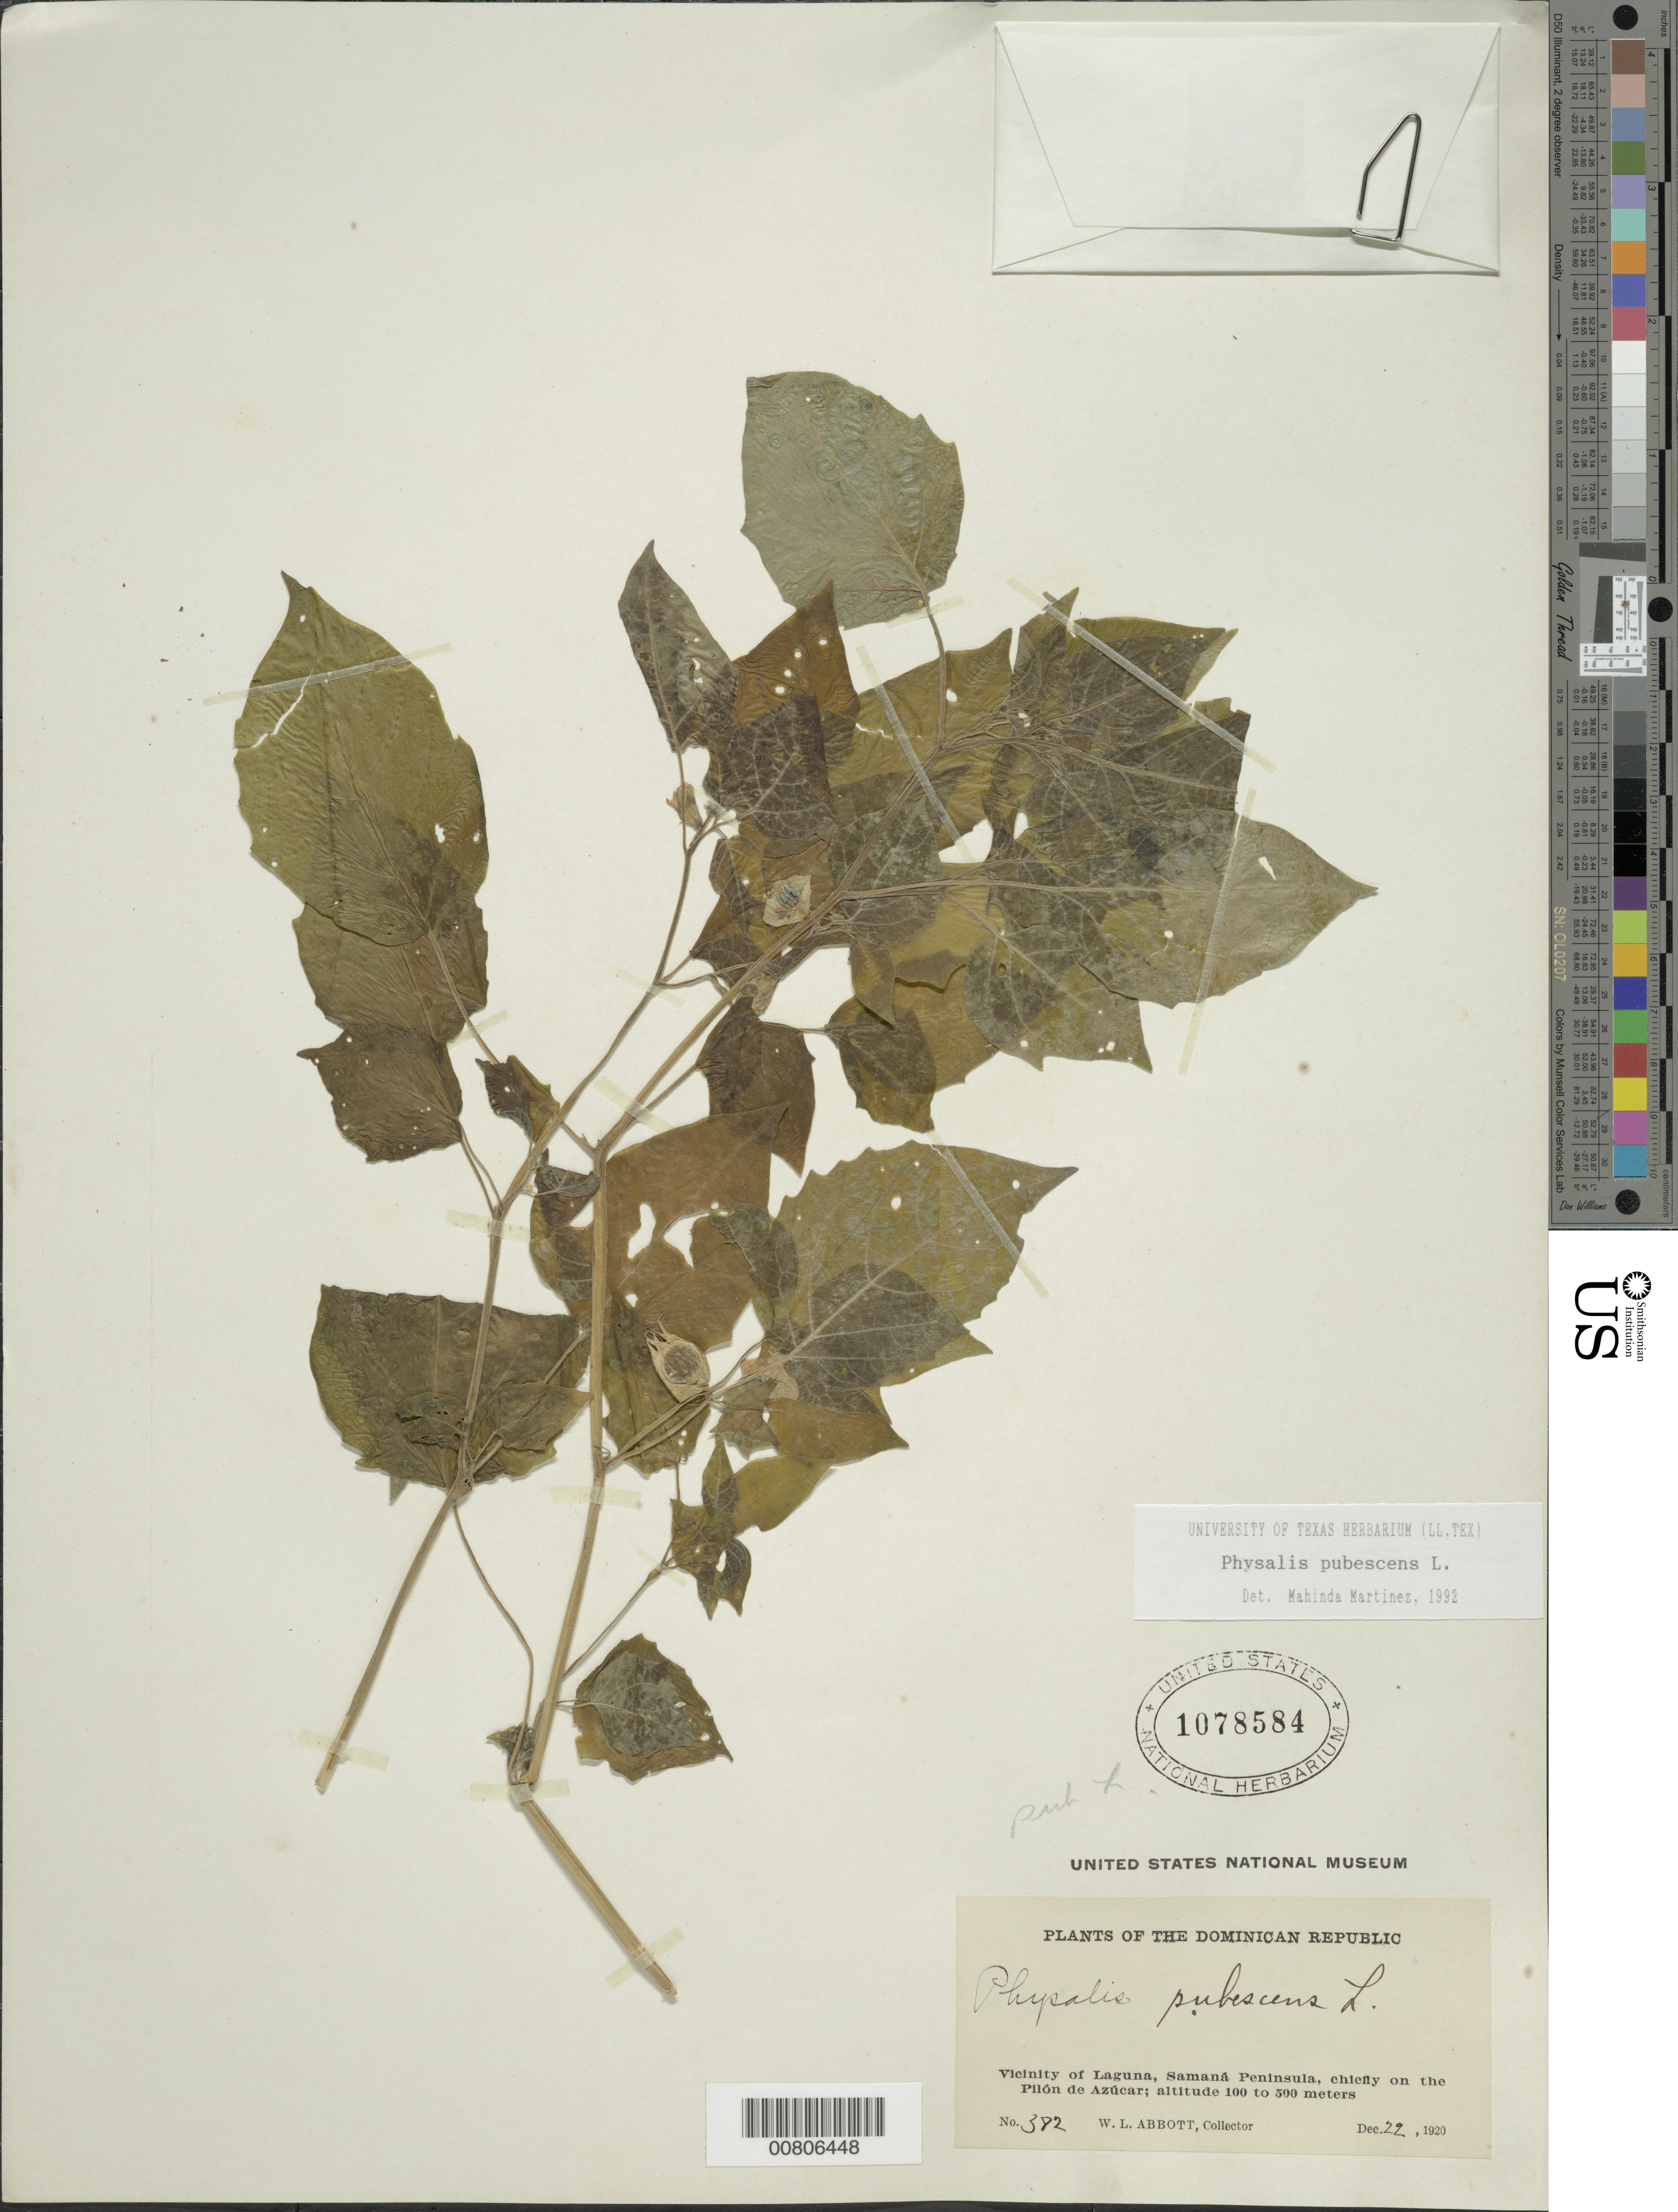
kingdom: Plantae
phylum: Tracheophyta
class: Magnoliopsida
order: Solanales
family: Solanaceae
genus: Physalis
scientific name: Physalis pubescens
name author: L.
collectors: W. L. Abbott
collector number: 382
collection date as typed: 22 Dec 1920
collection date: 1920-12-22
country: Dominican Republic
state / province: Samana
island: Hispaniola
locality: Vicinity of Laguna, Samaná Peninsula, chiefly on the Pilón de Azúcar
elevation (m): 100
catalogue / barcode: US 1078584